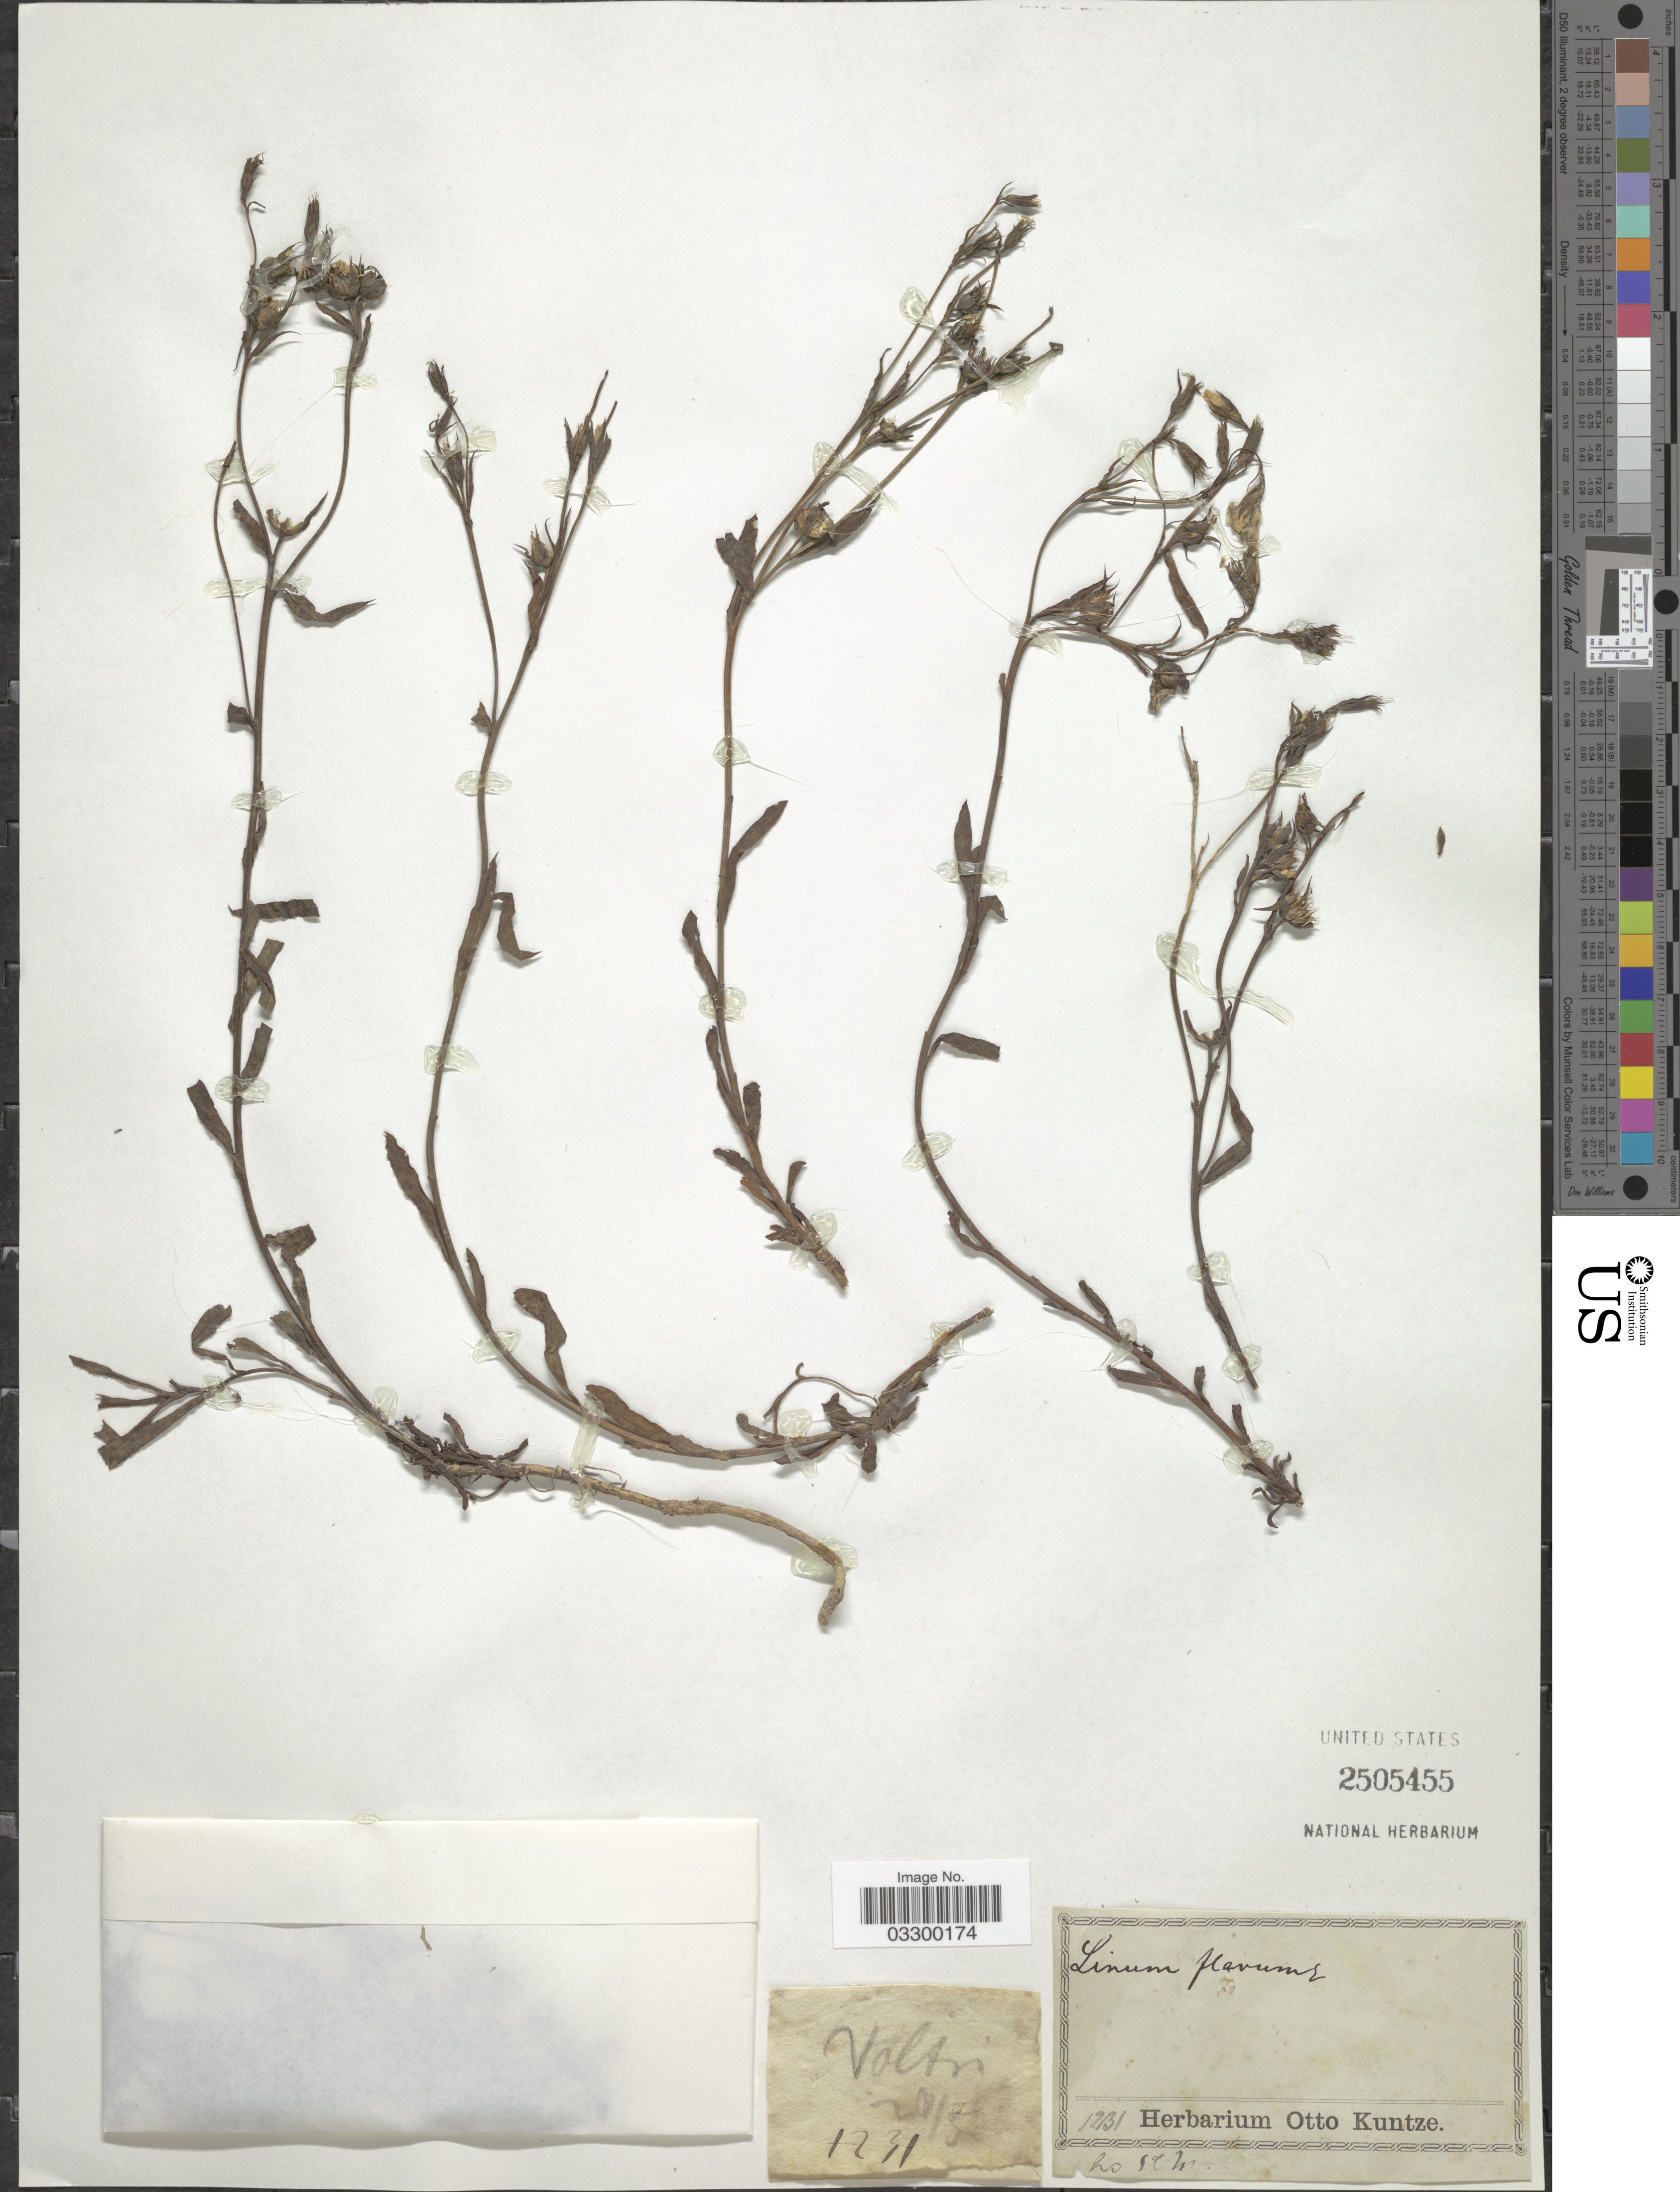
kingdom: Plantae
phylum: Tracheophyta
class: Magnoliopsida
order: Malpighiales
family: Linaceae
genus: Linum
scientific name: Linum flavum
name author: L.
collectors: ex herb. Otto Kuntze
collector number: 1231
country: Italy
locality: Voltri.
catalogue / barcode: US 2505455